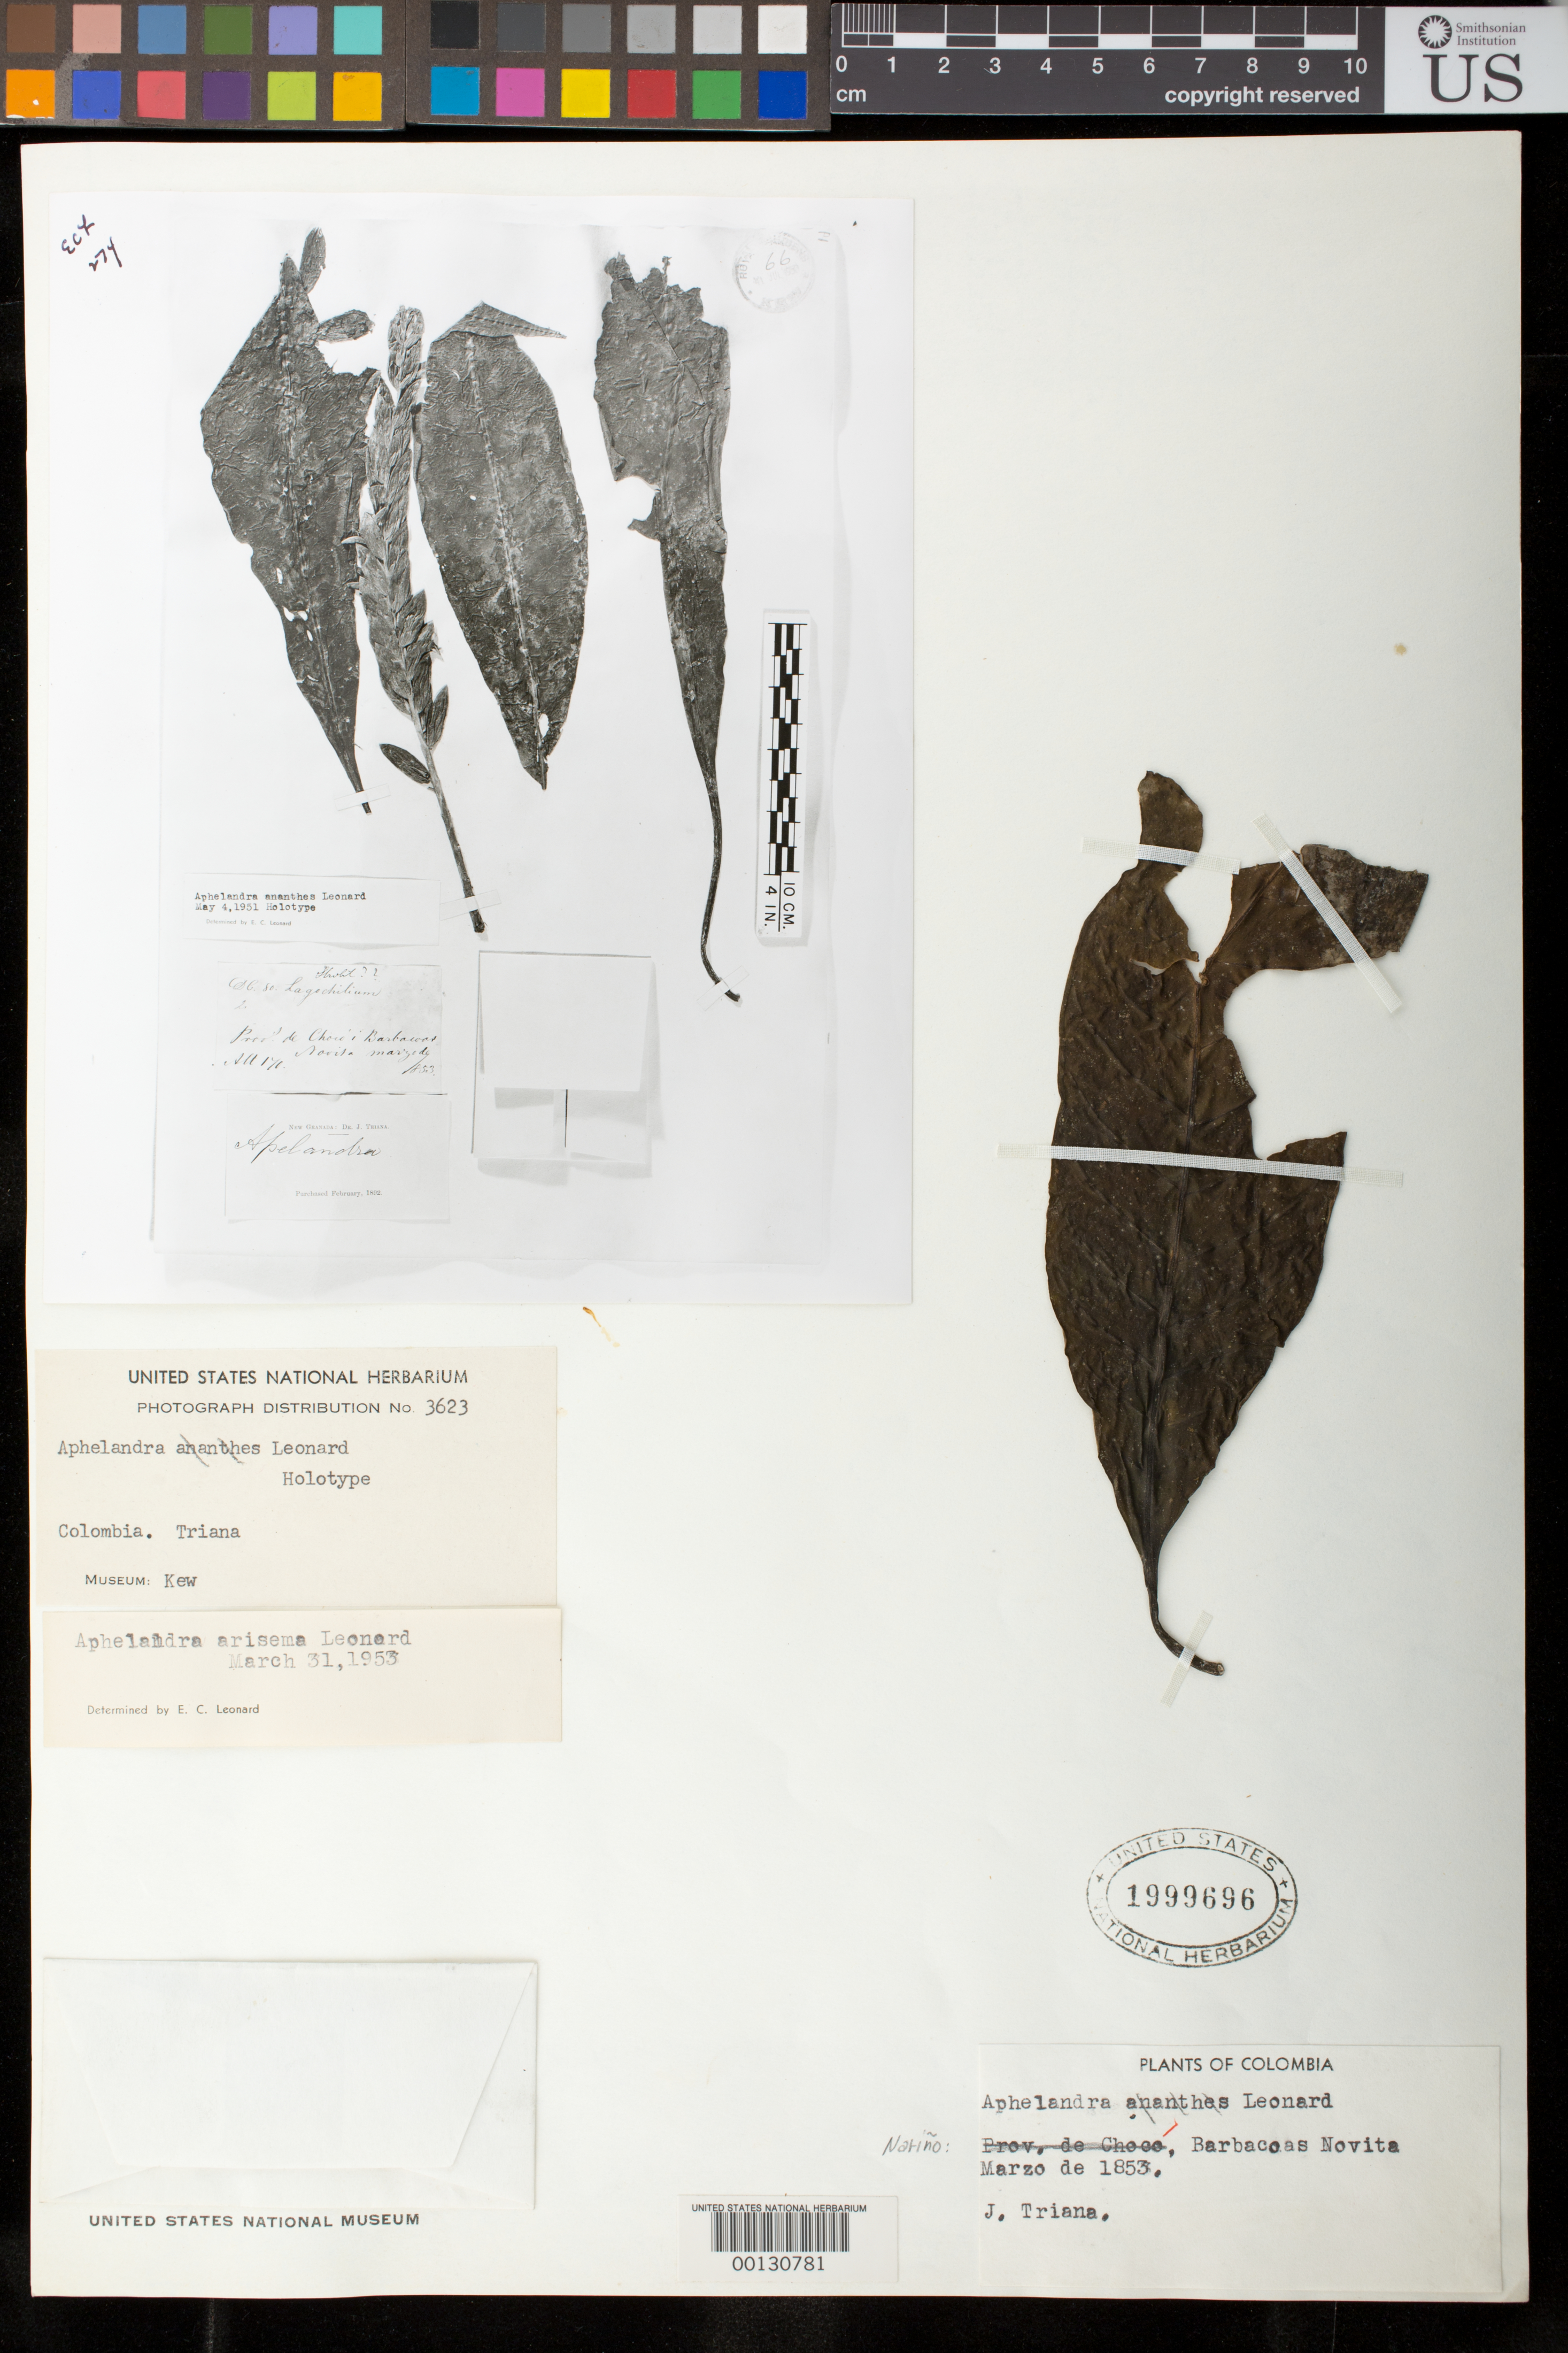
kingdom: Plantae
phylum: Tracheophyta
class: Magnoliopsida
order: Lamiales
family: Acanthaceae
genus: Aphelandra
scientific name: Aphelandra arisema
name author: Leonard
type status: Isotype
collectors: J. J. Triana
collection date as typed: Mar 1853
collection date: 1853-03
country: Colombia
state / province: Chocó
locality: Novita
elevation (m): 170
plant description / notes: Photograph and fragmentary material of (holo) type specimen ex herb. Kew.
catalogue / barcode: US 1999696